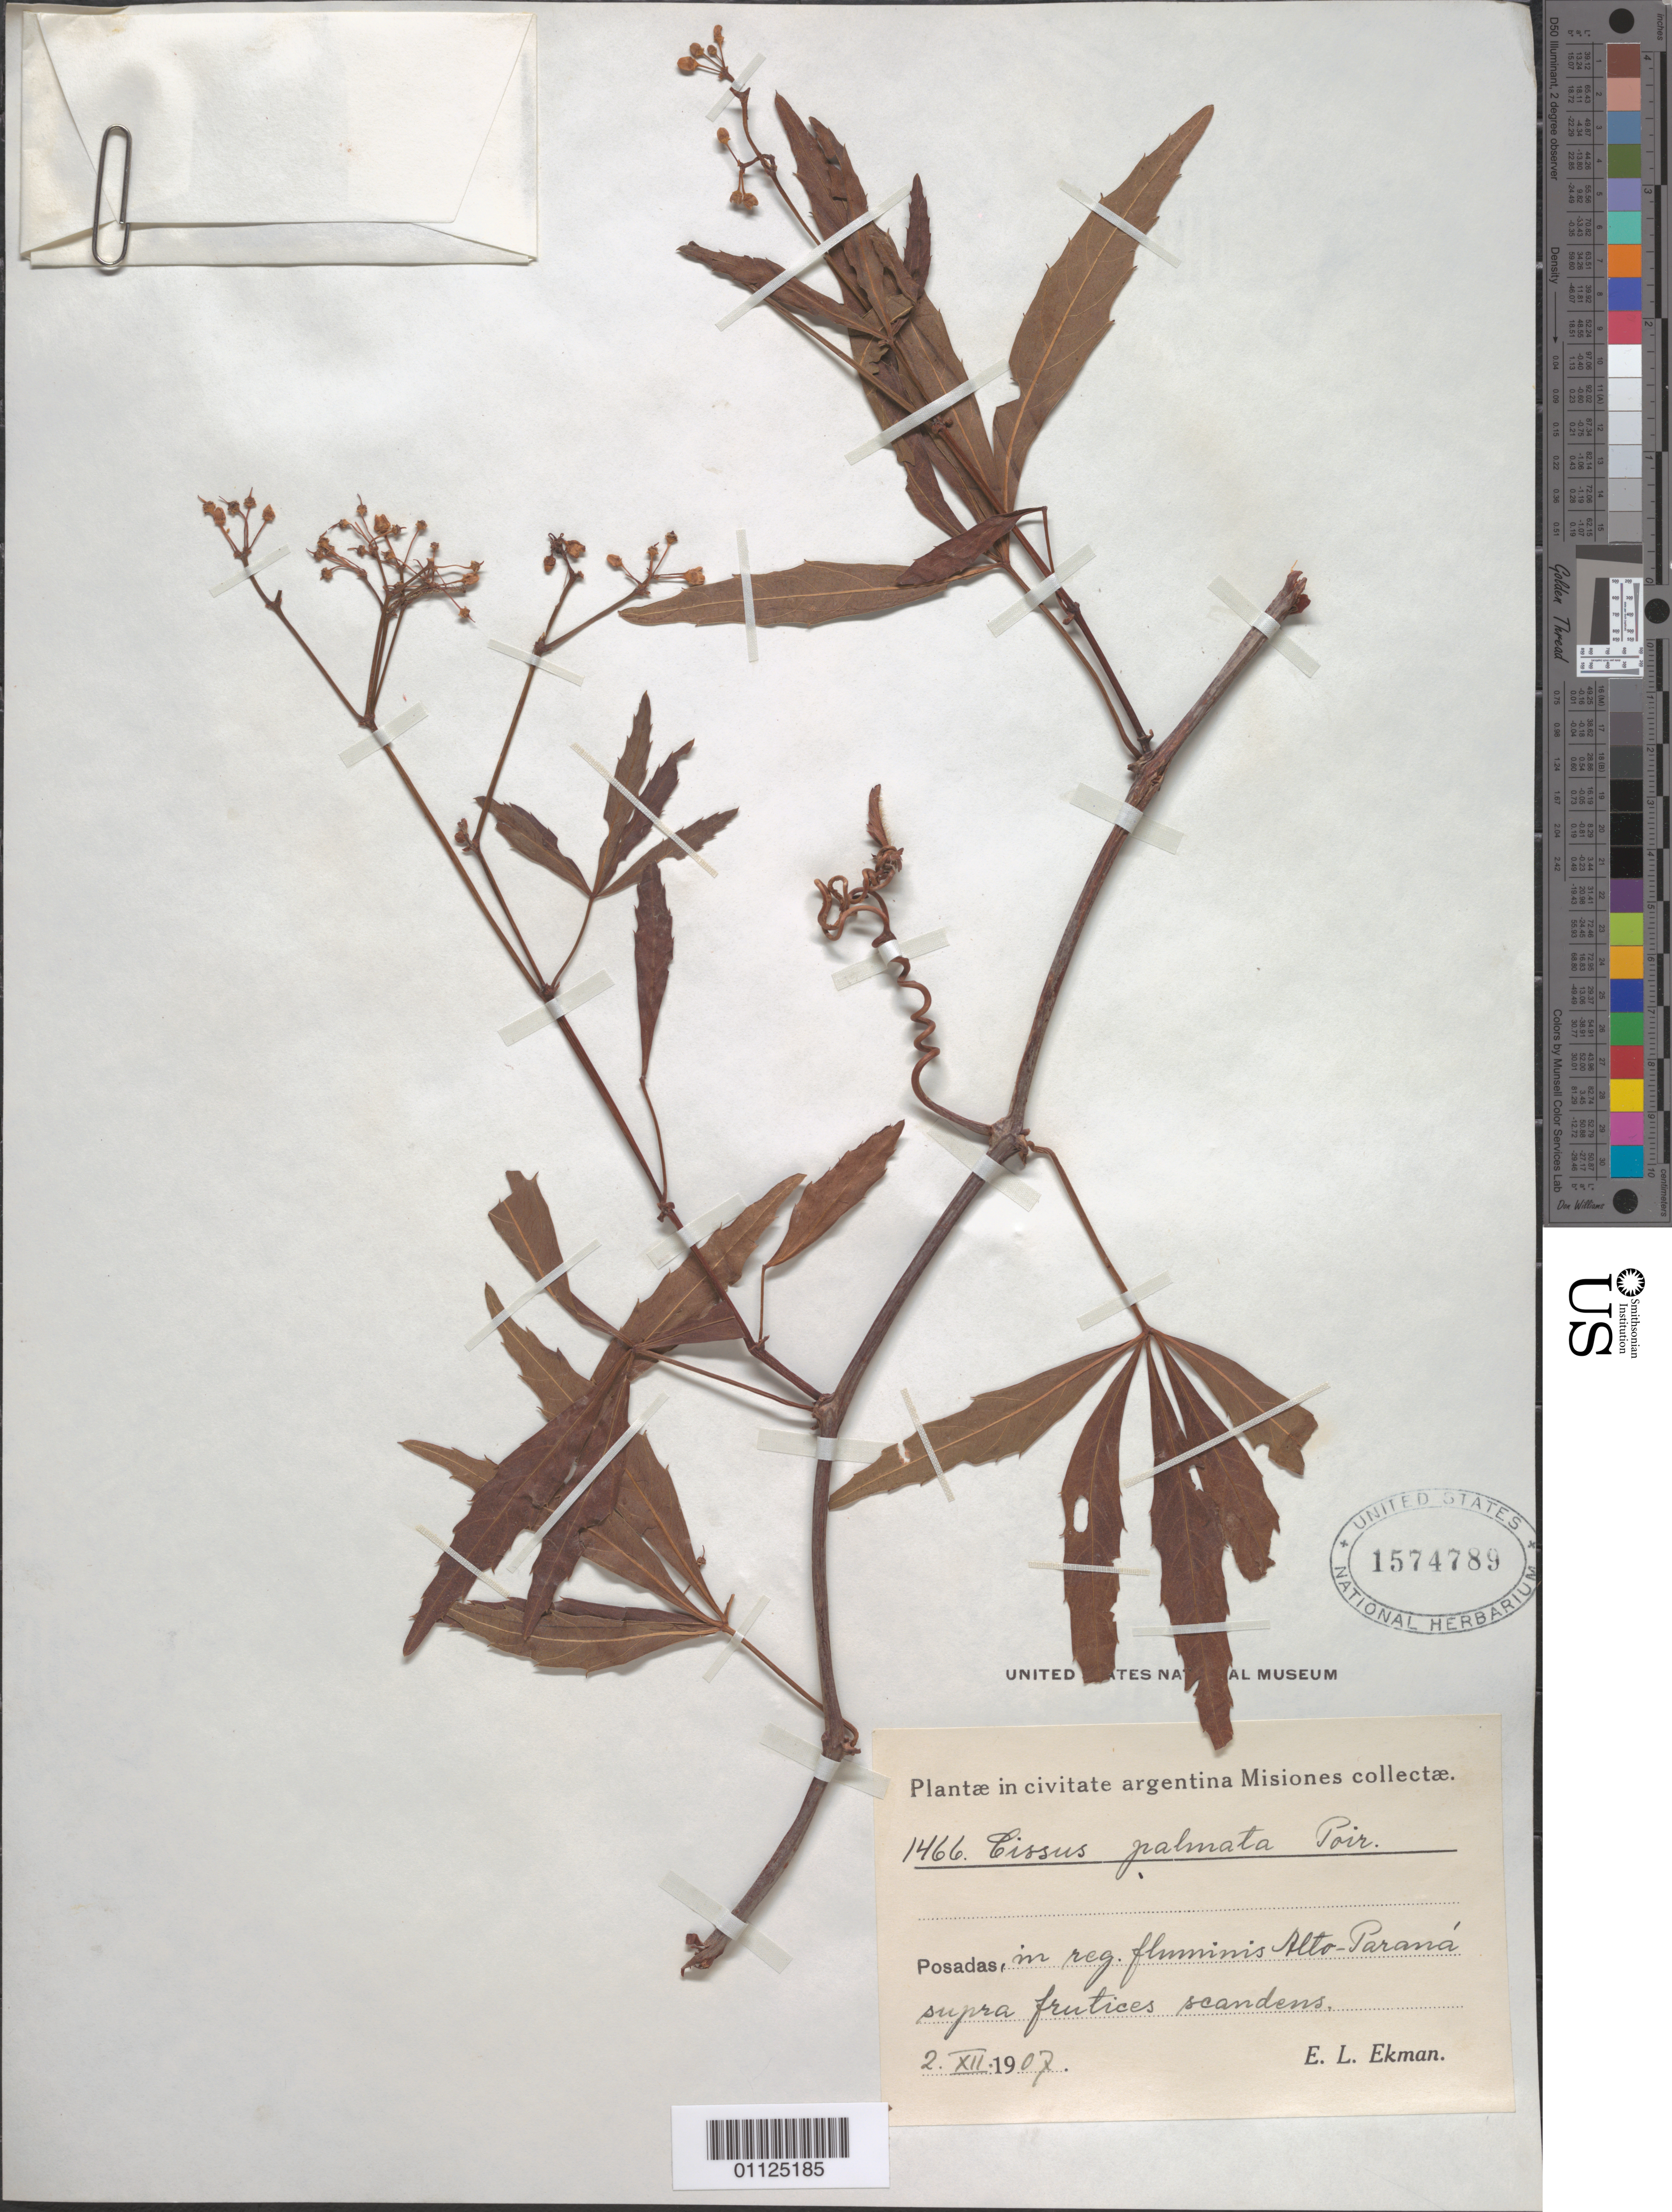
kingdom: Plantae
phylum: Tracheophyta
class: Magnoliopsida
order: Vitales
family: Vitaceae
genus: Cissus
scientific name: Cissus palmata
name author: Poir.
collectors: E. L. Ekman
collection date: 1907-12-02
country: Paraguay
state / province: Alto Parana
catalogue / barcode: US 1574789